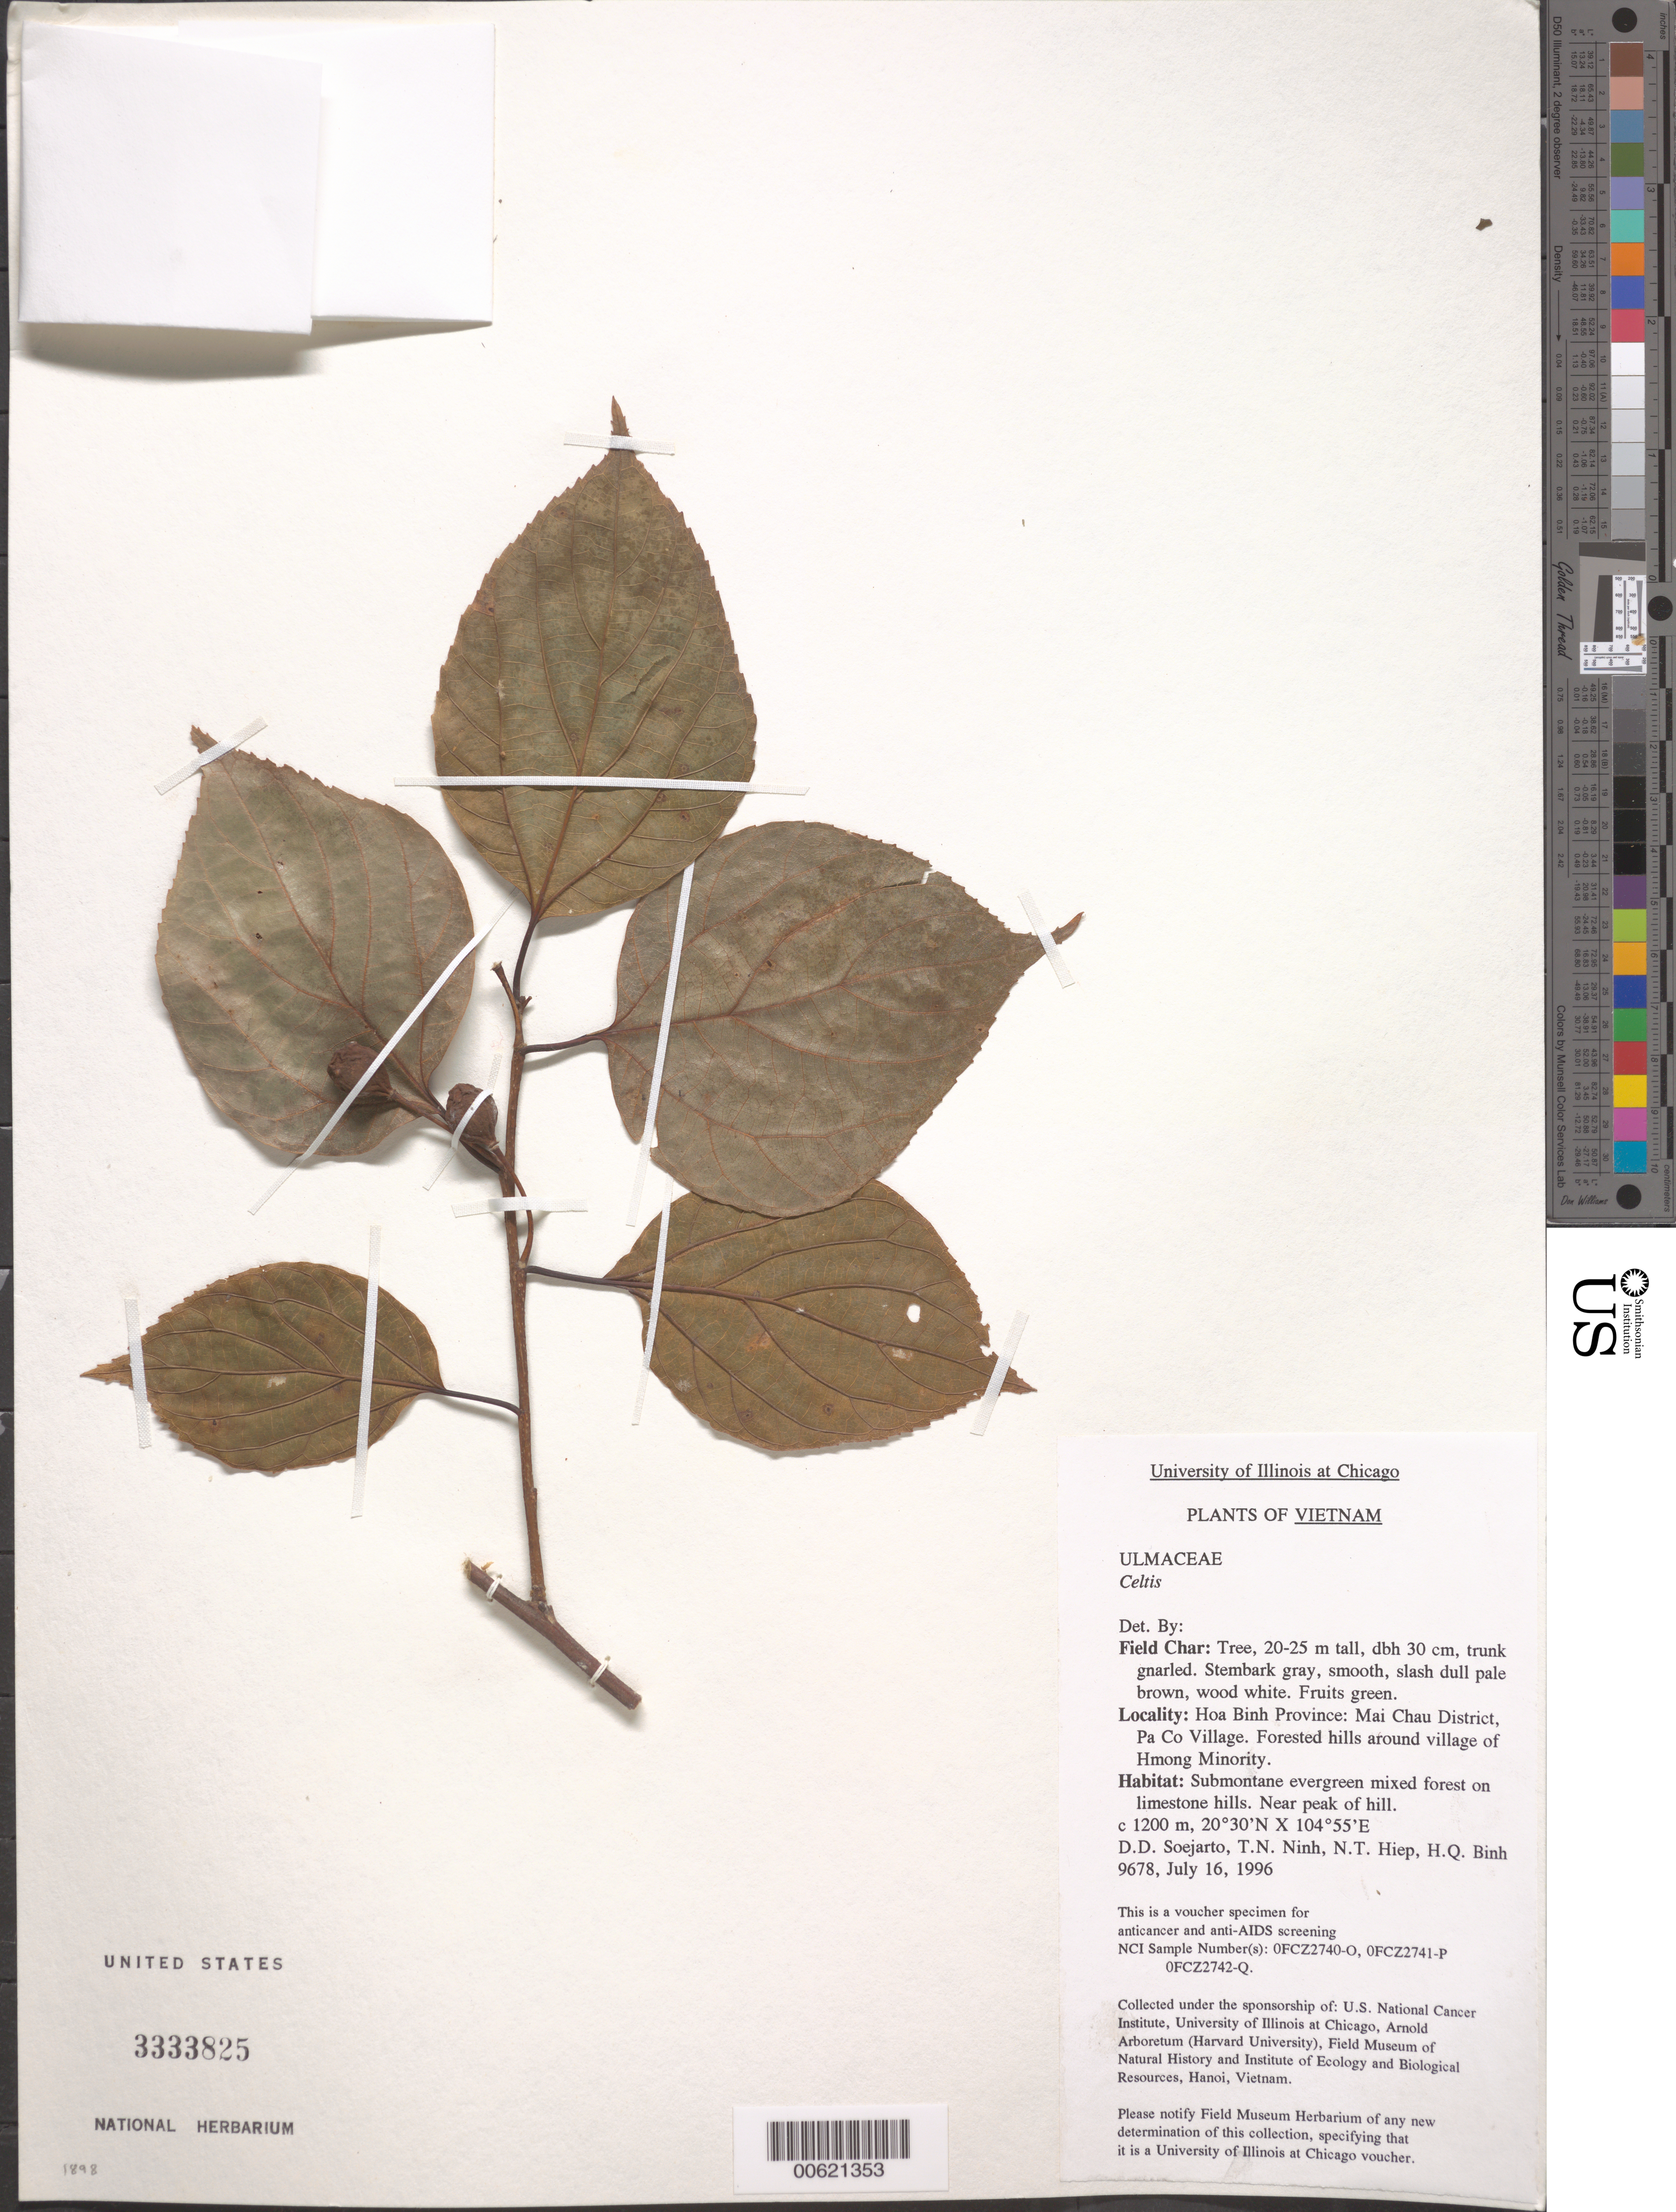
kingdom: Plantae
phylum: Tracheophyta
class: Magnoliopsida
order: Rosales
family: Cannabaceae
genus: Celtis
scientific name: Celtis sp.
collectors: T. N. Ninh, N. T. Hiep & H. Q. Binh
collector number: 9678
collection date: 1996-07-16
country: Vietnam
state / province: Hoa Binh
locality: Mai Chau District, Pa Co Village. Forested hills around village of Hmong Minority.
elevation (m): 1200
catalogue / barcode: US 3333825